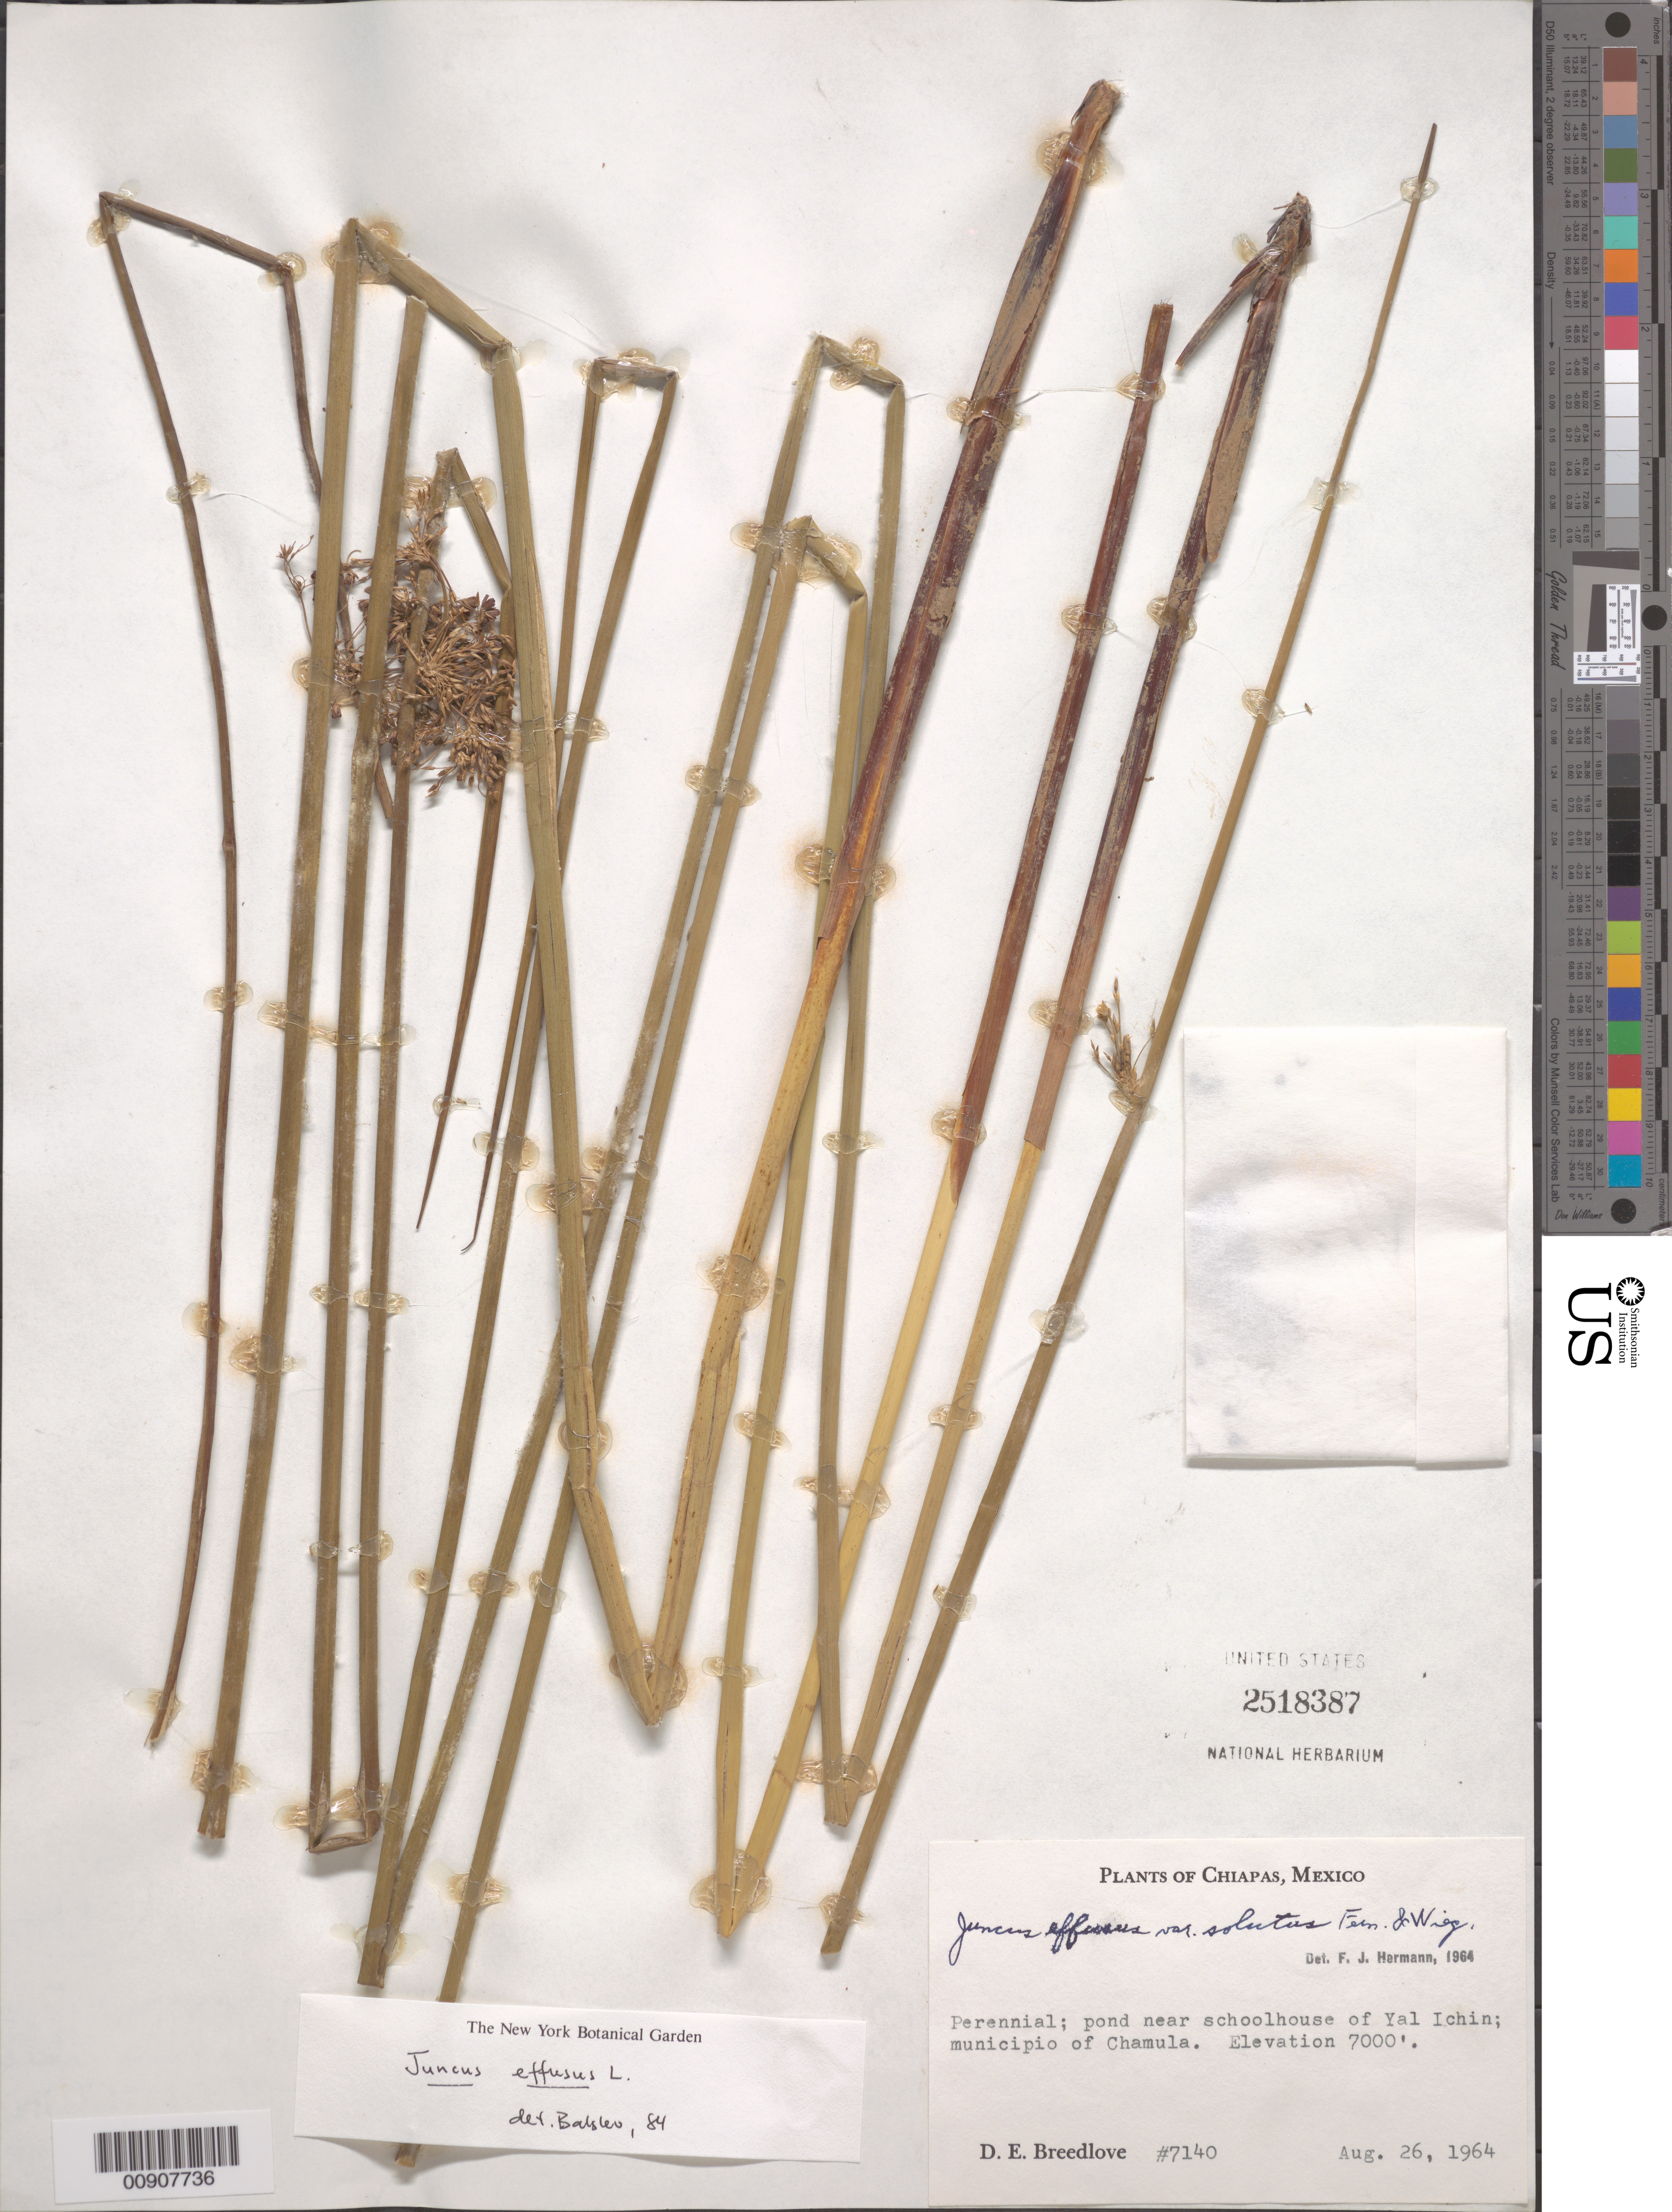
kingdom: Plantae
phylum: Tracheophyta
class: Liliopsida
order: Poales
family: Juncaceae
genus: Juncus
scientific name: Juncus effusus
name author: L.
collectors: D. E. Breedlove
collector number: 7140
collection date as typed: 26 Aug 1964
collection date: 1964-08-26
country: Mexico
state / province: Chiapas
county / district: Chamula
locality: Near schoolhouse of Yal Ichin; municipio of Chamula, Chiapas.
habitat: Pond.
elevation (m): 2134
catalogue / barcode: US 2518387